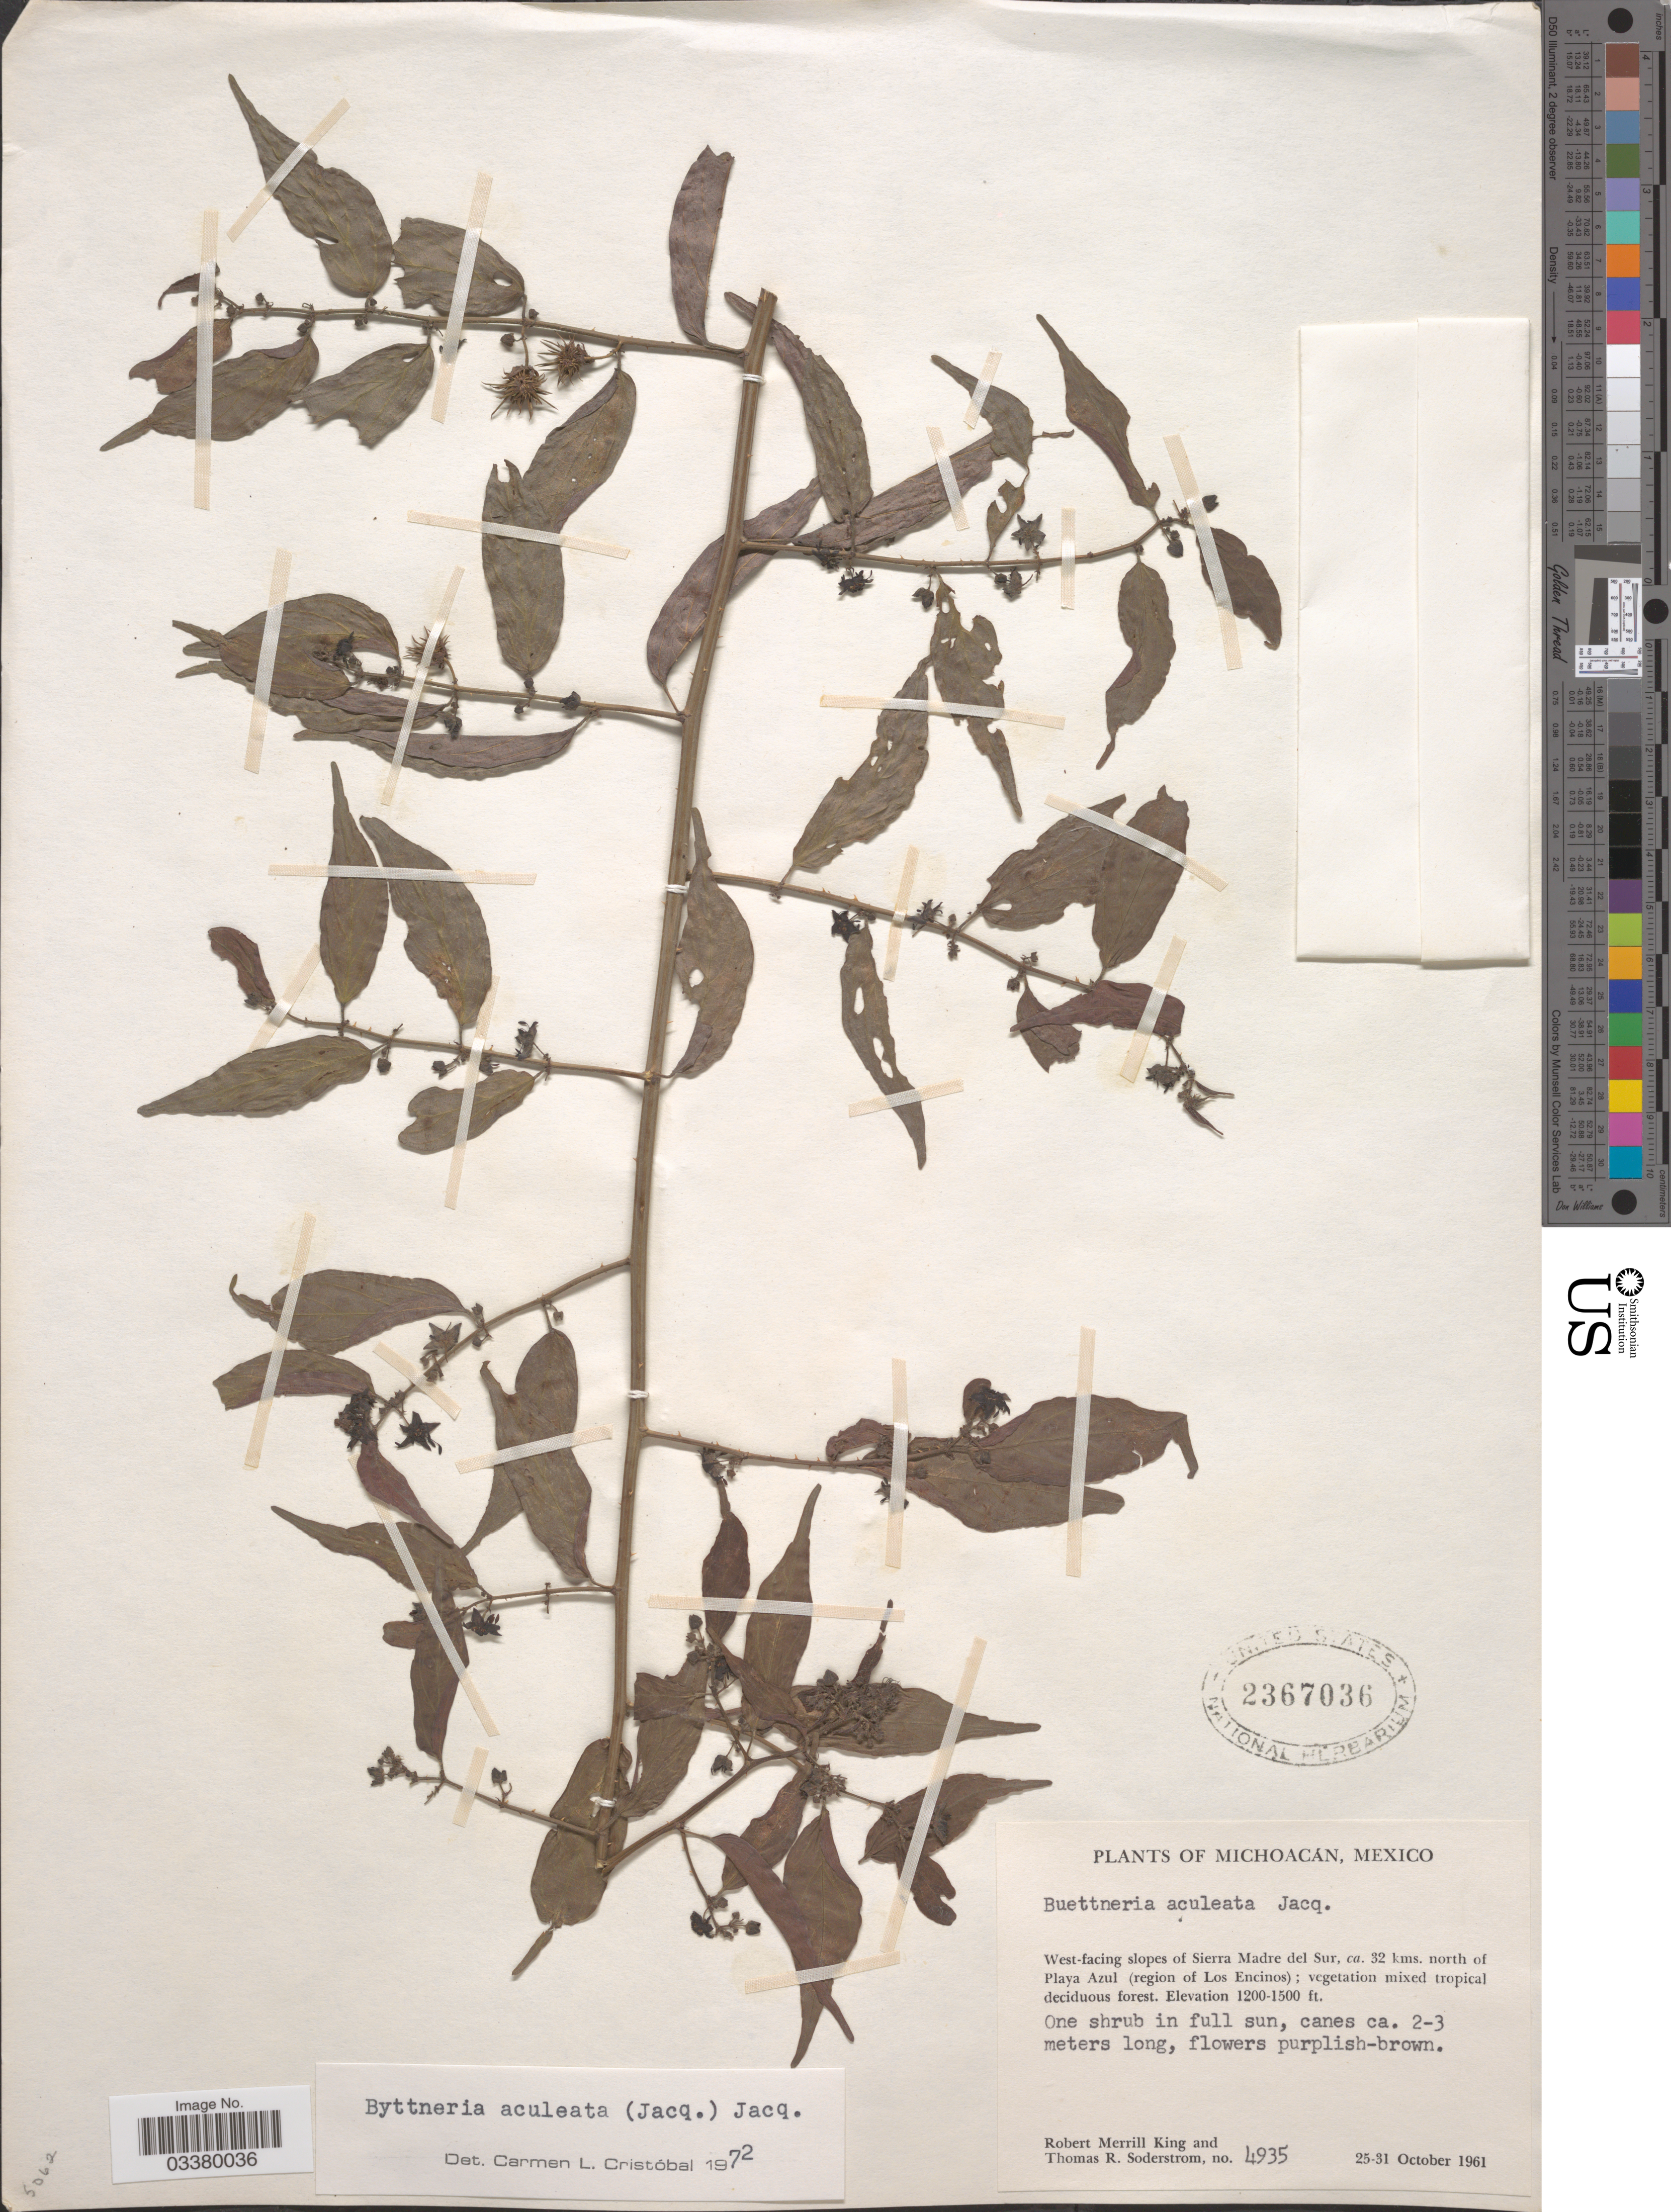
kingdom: Plantae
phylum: Tracheophyta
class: Magnoliopsida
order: Malvales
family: Malvaceae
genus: Byttneria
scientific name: Byttneria aculeata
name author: (Jacq.) Jacq.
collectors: R. M. King & T. R. Soderstrom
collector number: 4935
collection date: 1961-10-25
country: Mexico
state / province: Michoacán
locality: West-facing slopes of Sierra Madre del Sur, ca. 32 kms. north of Playa Azul (region of Los Encinos).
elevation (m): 366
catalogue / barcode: US 2367036